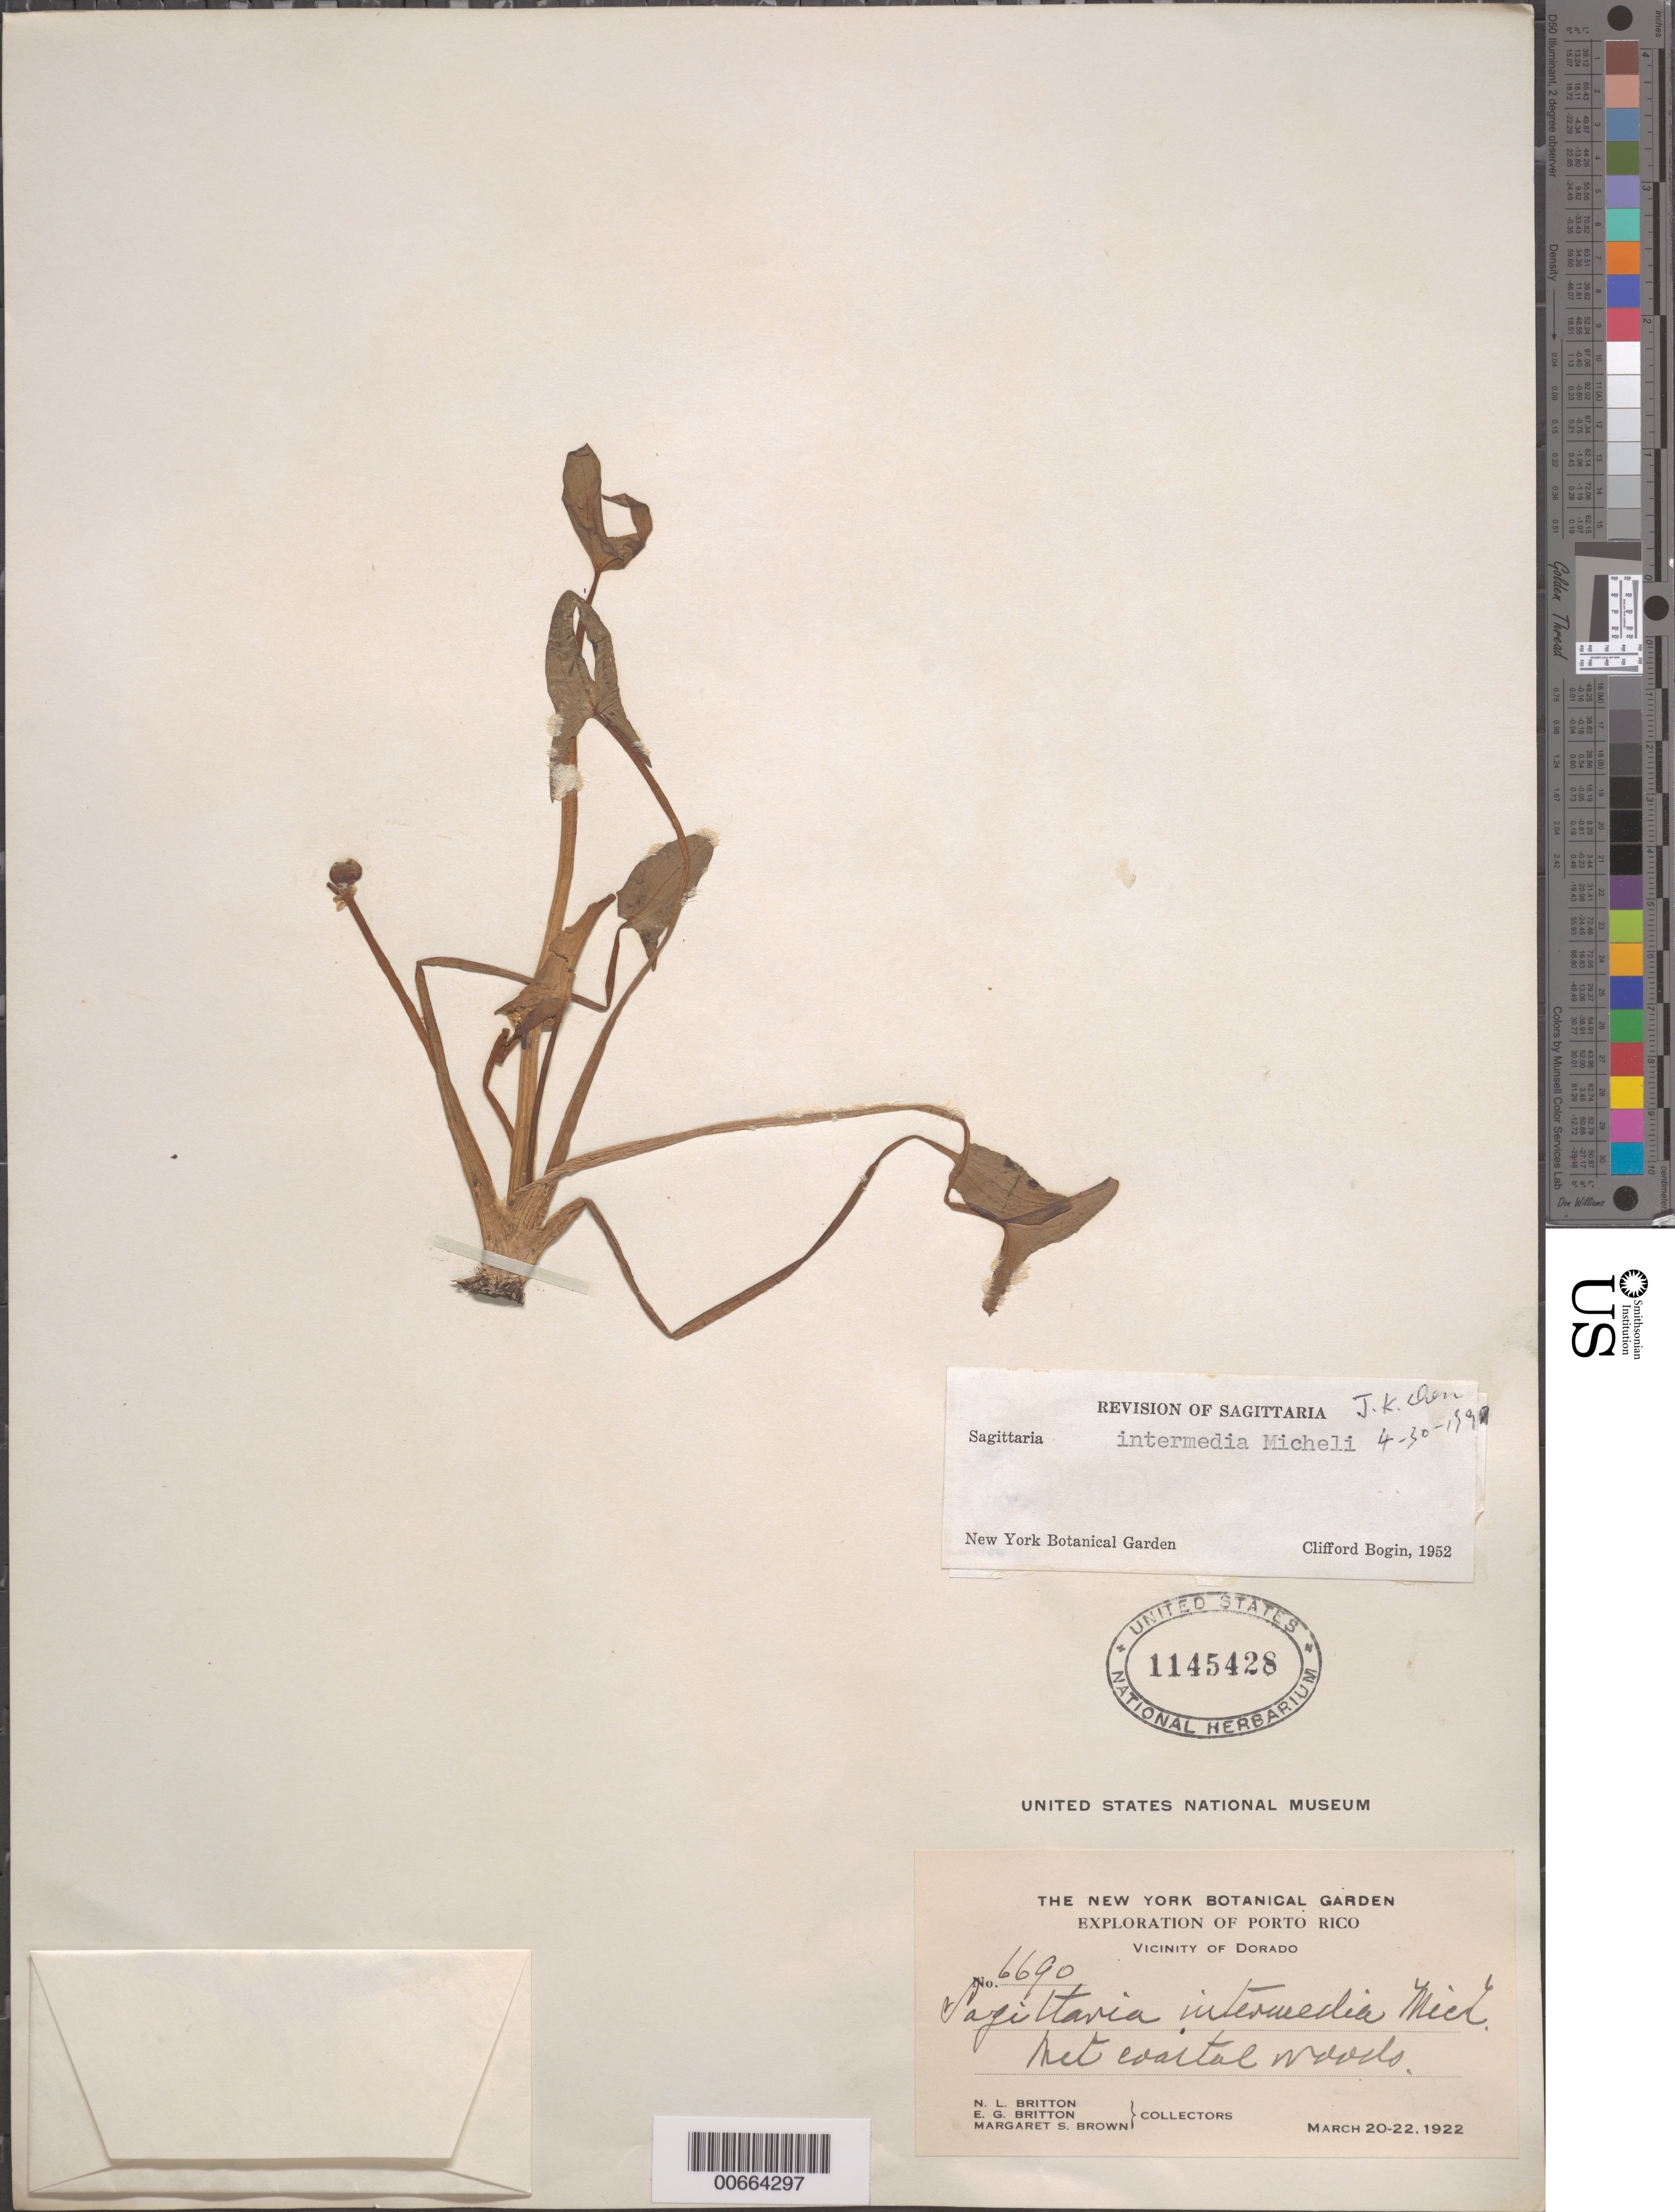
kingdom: Plantae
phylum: Tracheophyta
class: Liliopsida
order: Alismatales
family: Alismataceae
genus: Sagittaria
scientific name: Sagittaria intermedia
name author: Micheli in A. DC.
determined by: Chen, J. K.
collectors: N. Britton, E. G. Britton & M. S. Brown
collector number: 6690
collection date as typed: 20 Mar 1922 to 22 Mar 1922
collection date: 1922-03-20/1922-03-22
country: Puerto Rico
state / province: Dorado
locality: Dorado, vic of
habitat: Wet coastal woods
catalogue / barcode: US 1145428